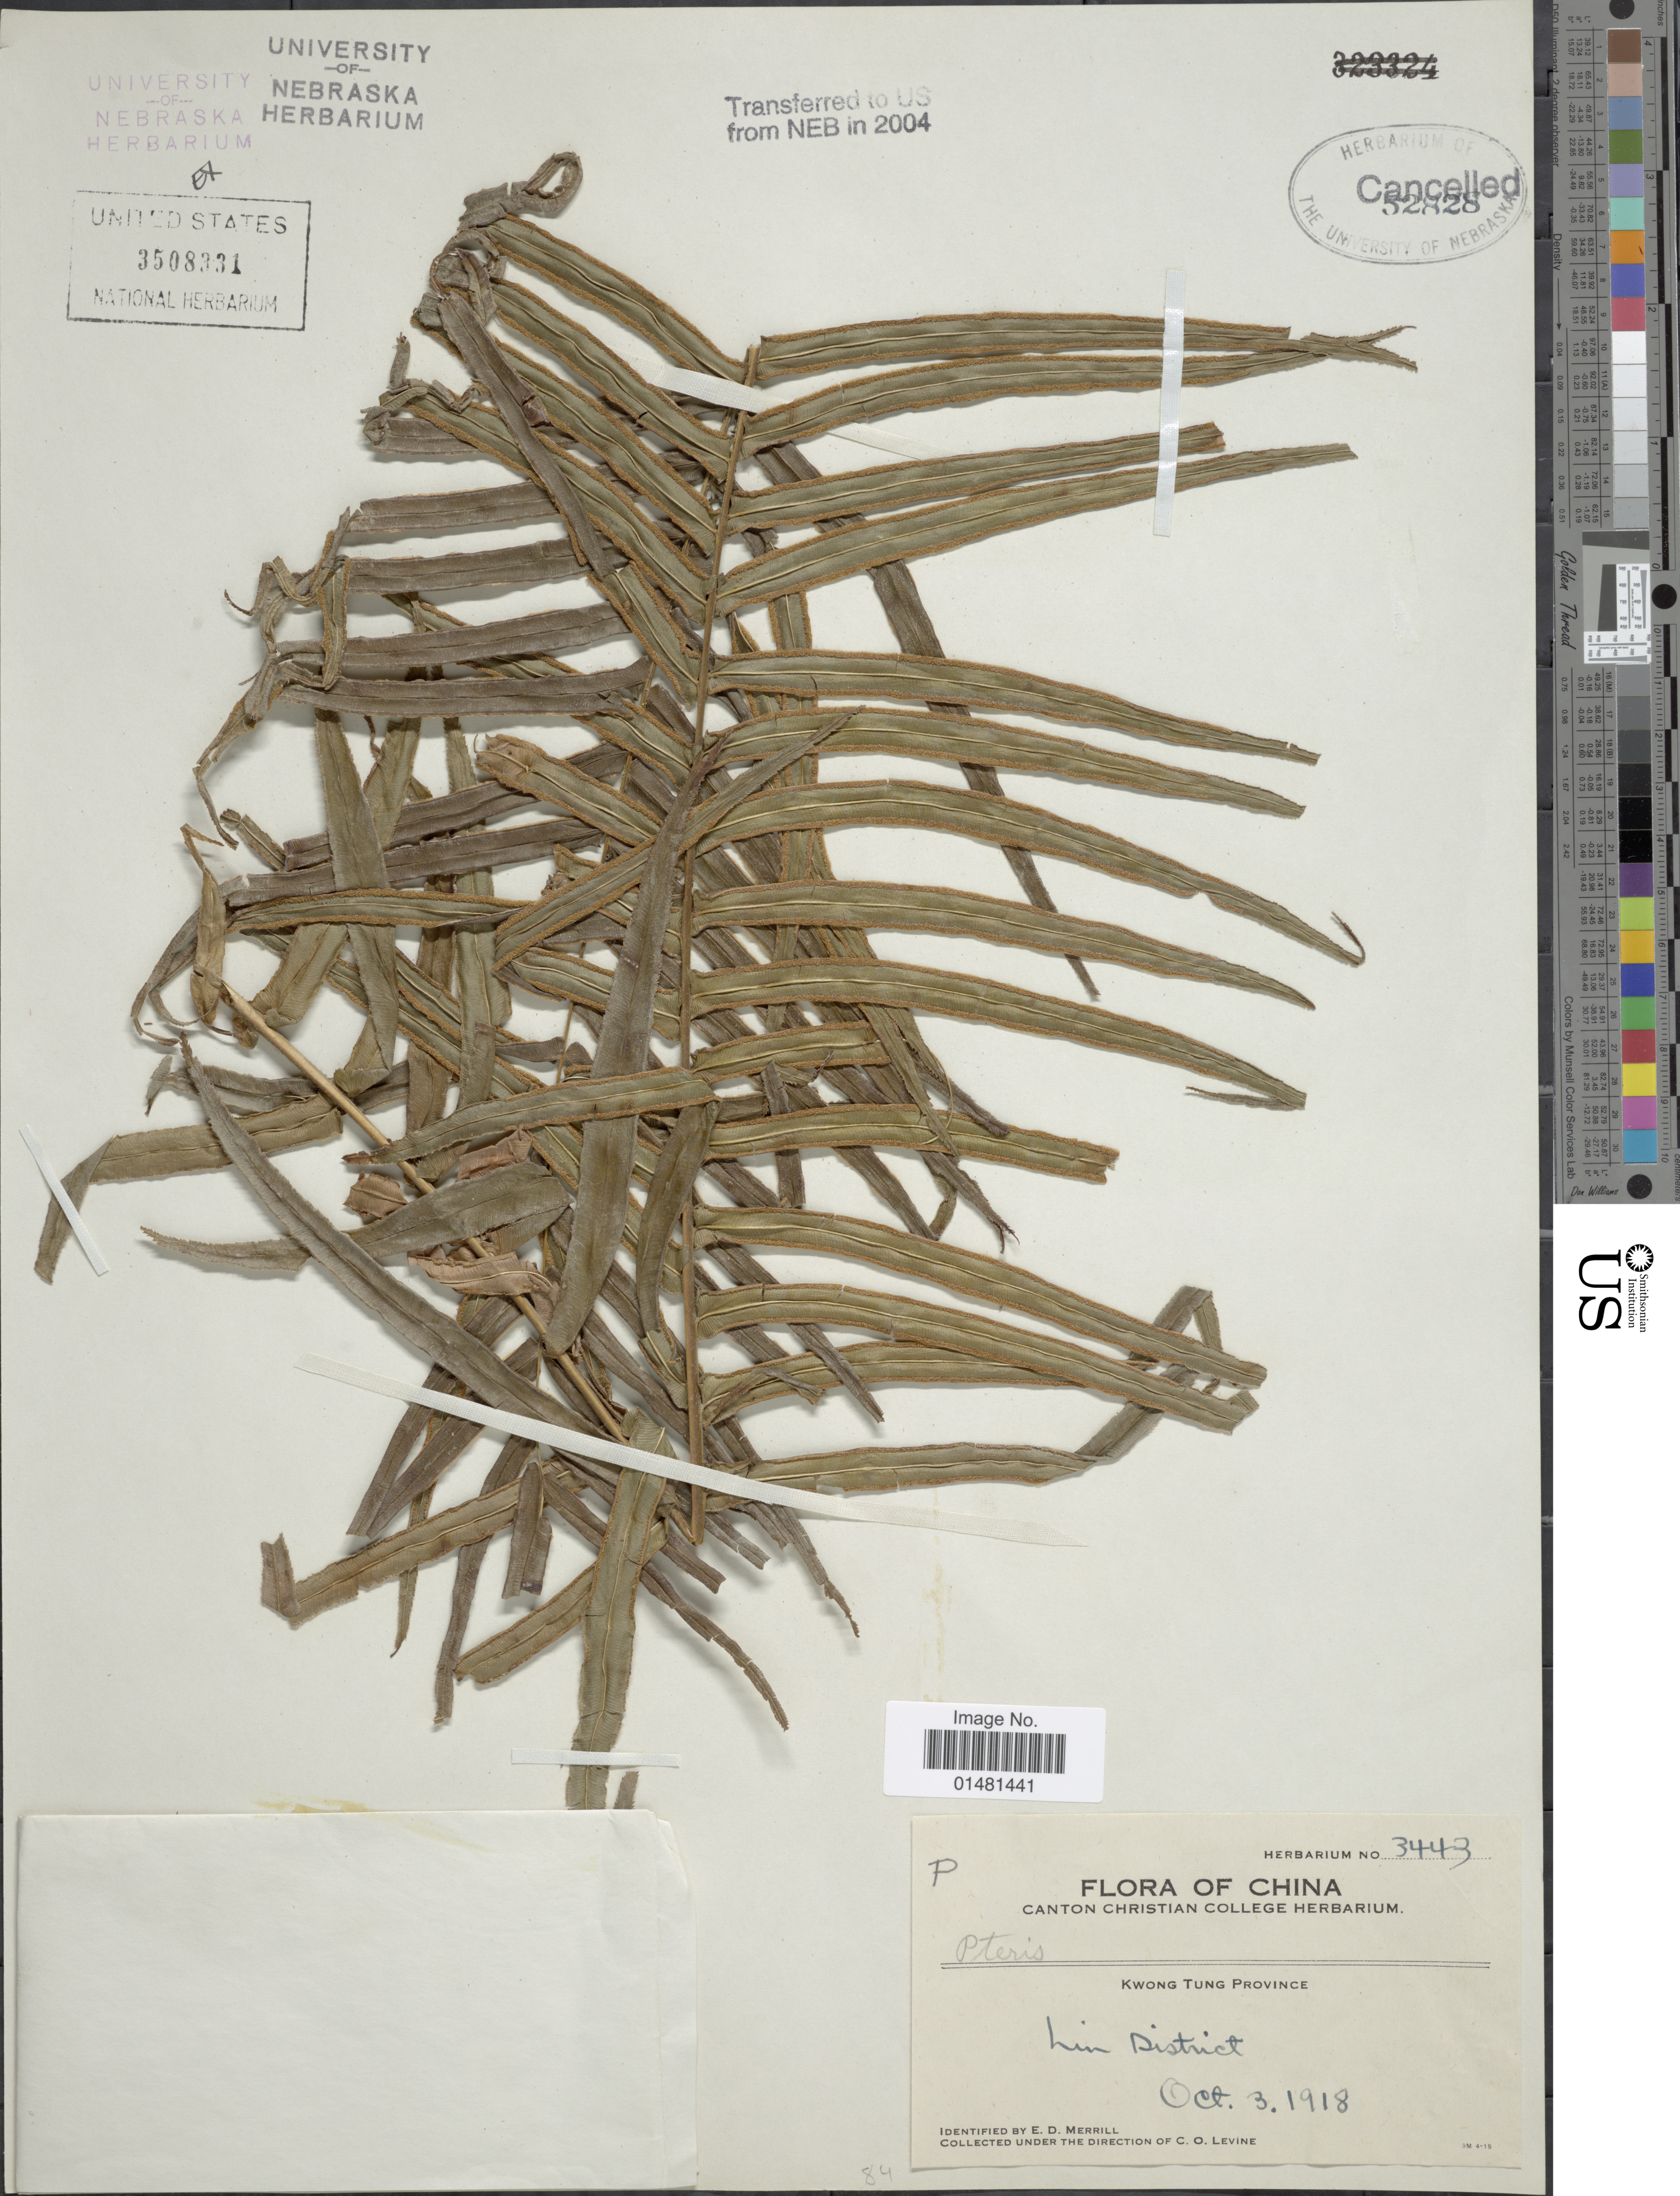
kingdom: Plantae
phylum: Tracheophyta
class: Polypodiopsida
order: Polypodiales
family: Pteridaceae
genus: Pteris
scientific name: Pteris sp.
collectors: C. O. Levine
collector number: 3443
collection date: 1918-10-03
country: China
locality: Kwong Tung Province, Liu District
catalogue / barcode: US 3508331